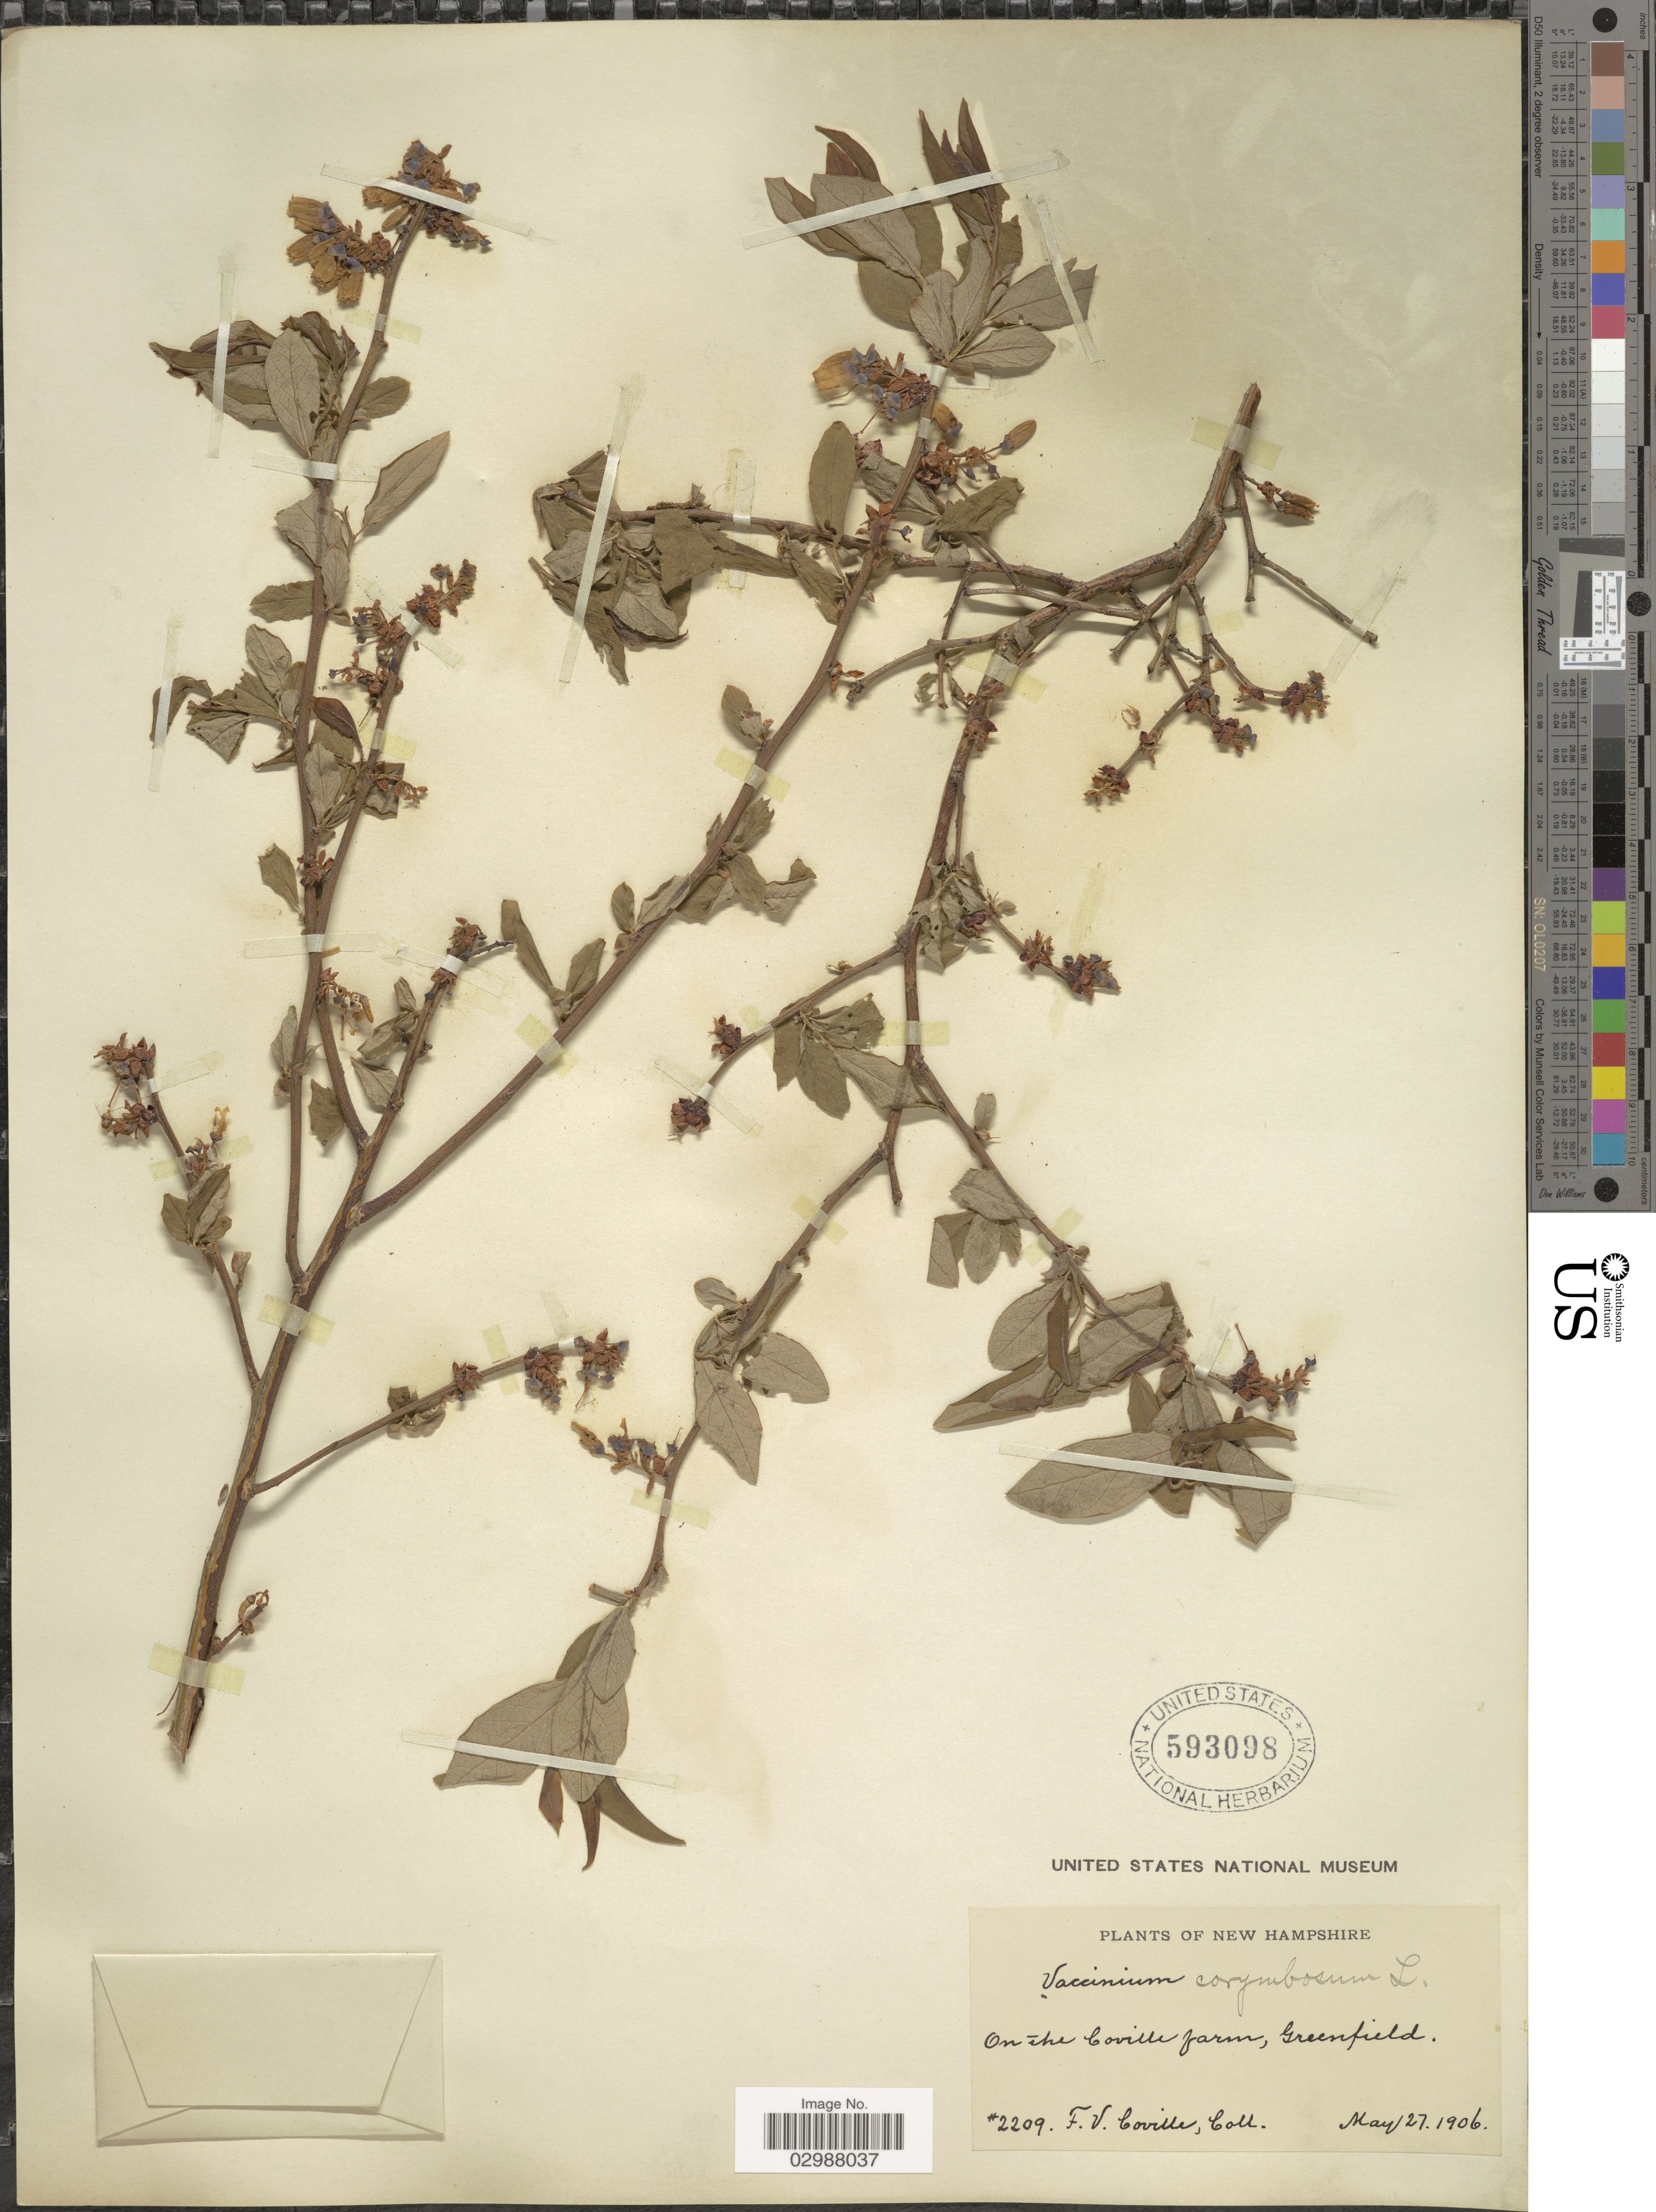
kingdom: Plantae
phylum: Tracheophyta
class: Magnoliopsida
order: Ericales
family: Ericaceae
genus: Vaccinium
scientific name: Vaccinium corymbosum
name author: L.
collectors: F. V. Coville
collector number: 2209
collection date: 1906-05-27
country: United States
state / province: New Hampshire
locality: On the Coville farm, Greenfield.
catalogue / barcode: US 593098